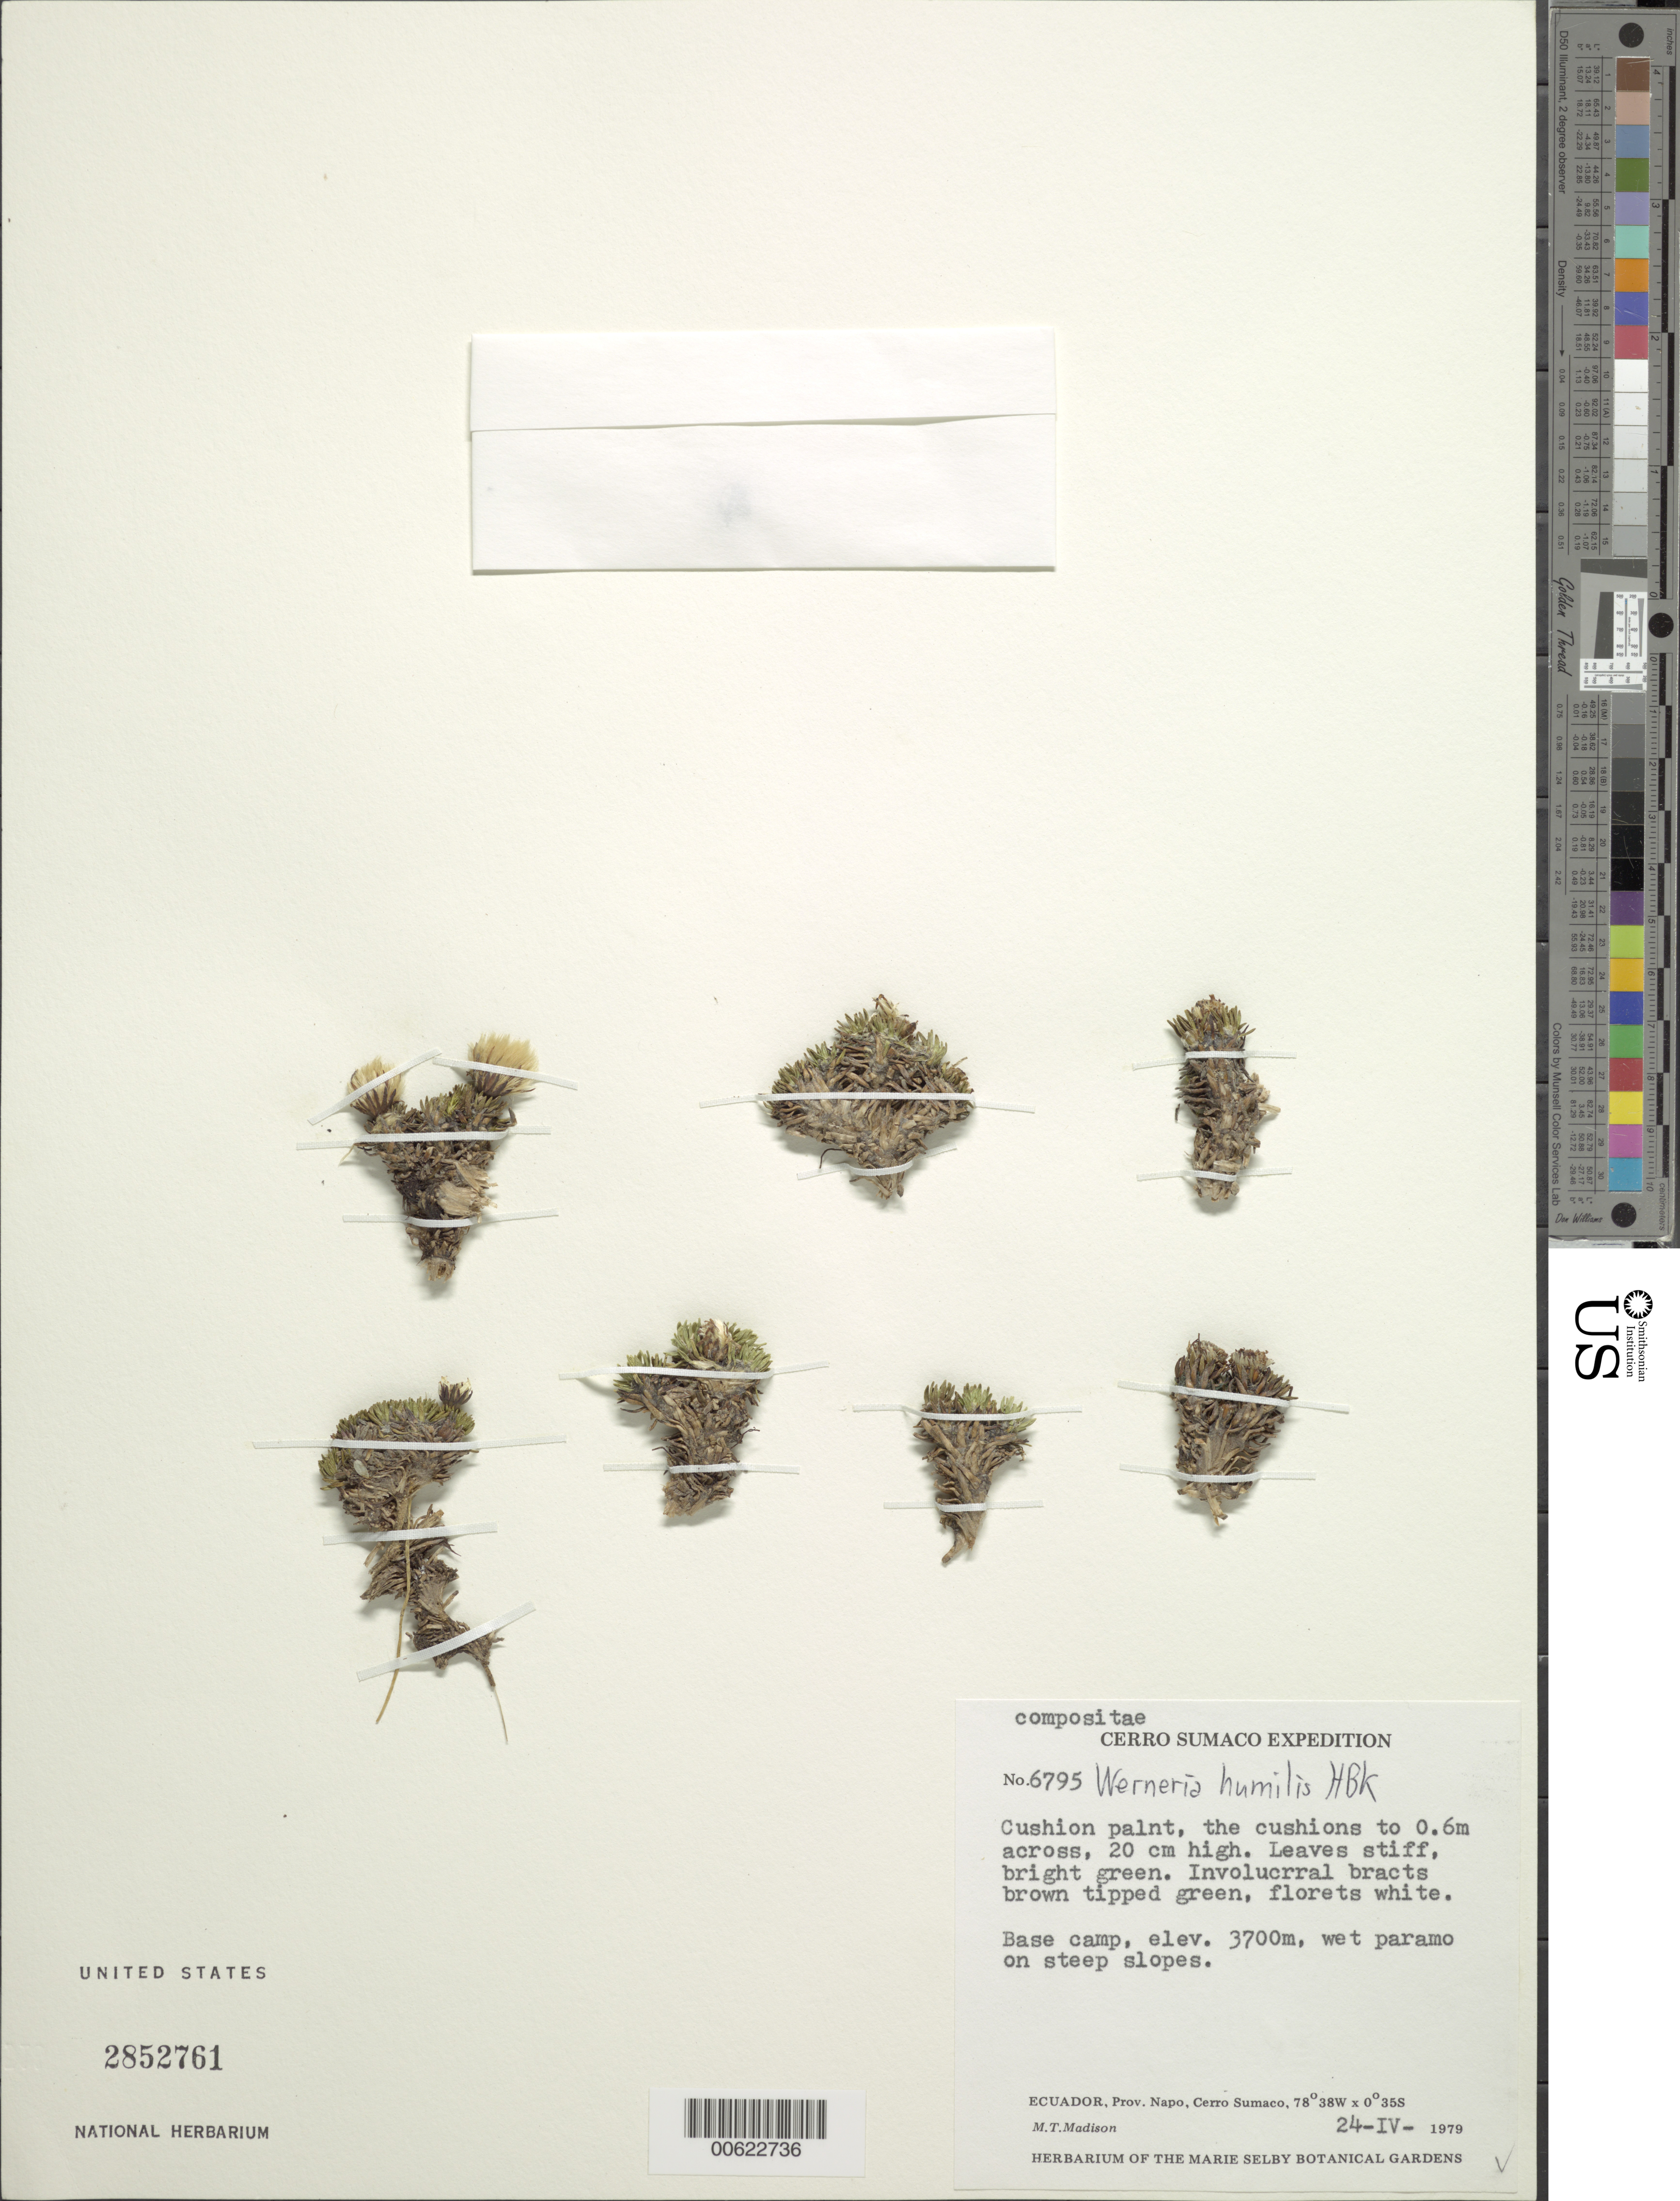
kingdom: Plantae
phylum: Tracheophyta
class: Magnoliopsida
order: Asterales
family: Asteraceae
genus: Xenophyllum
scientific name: Xenophyllum humile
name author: (Kunth) V.A. Funk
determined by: Funk, Vicki A., (BOT), Smithsonian Institution - National Museum of Natural History (UNITED STATES)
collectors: M. T. Madison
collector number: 6795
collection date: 1979-04-24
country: Ecuador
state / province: Napo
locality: Cerro Sumaco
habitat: Wet paramo on steep slopes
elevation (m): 3700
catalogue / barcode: US 2852761